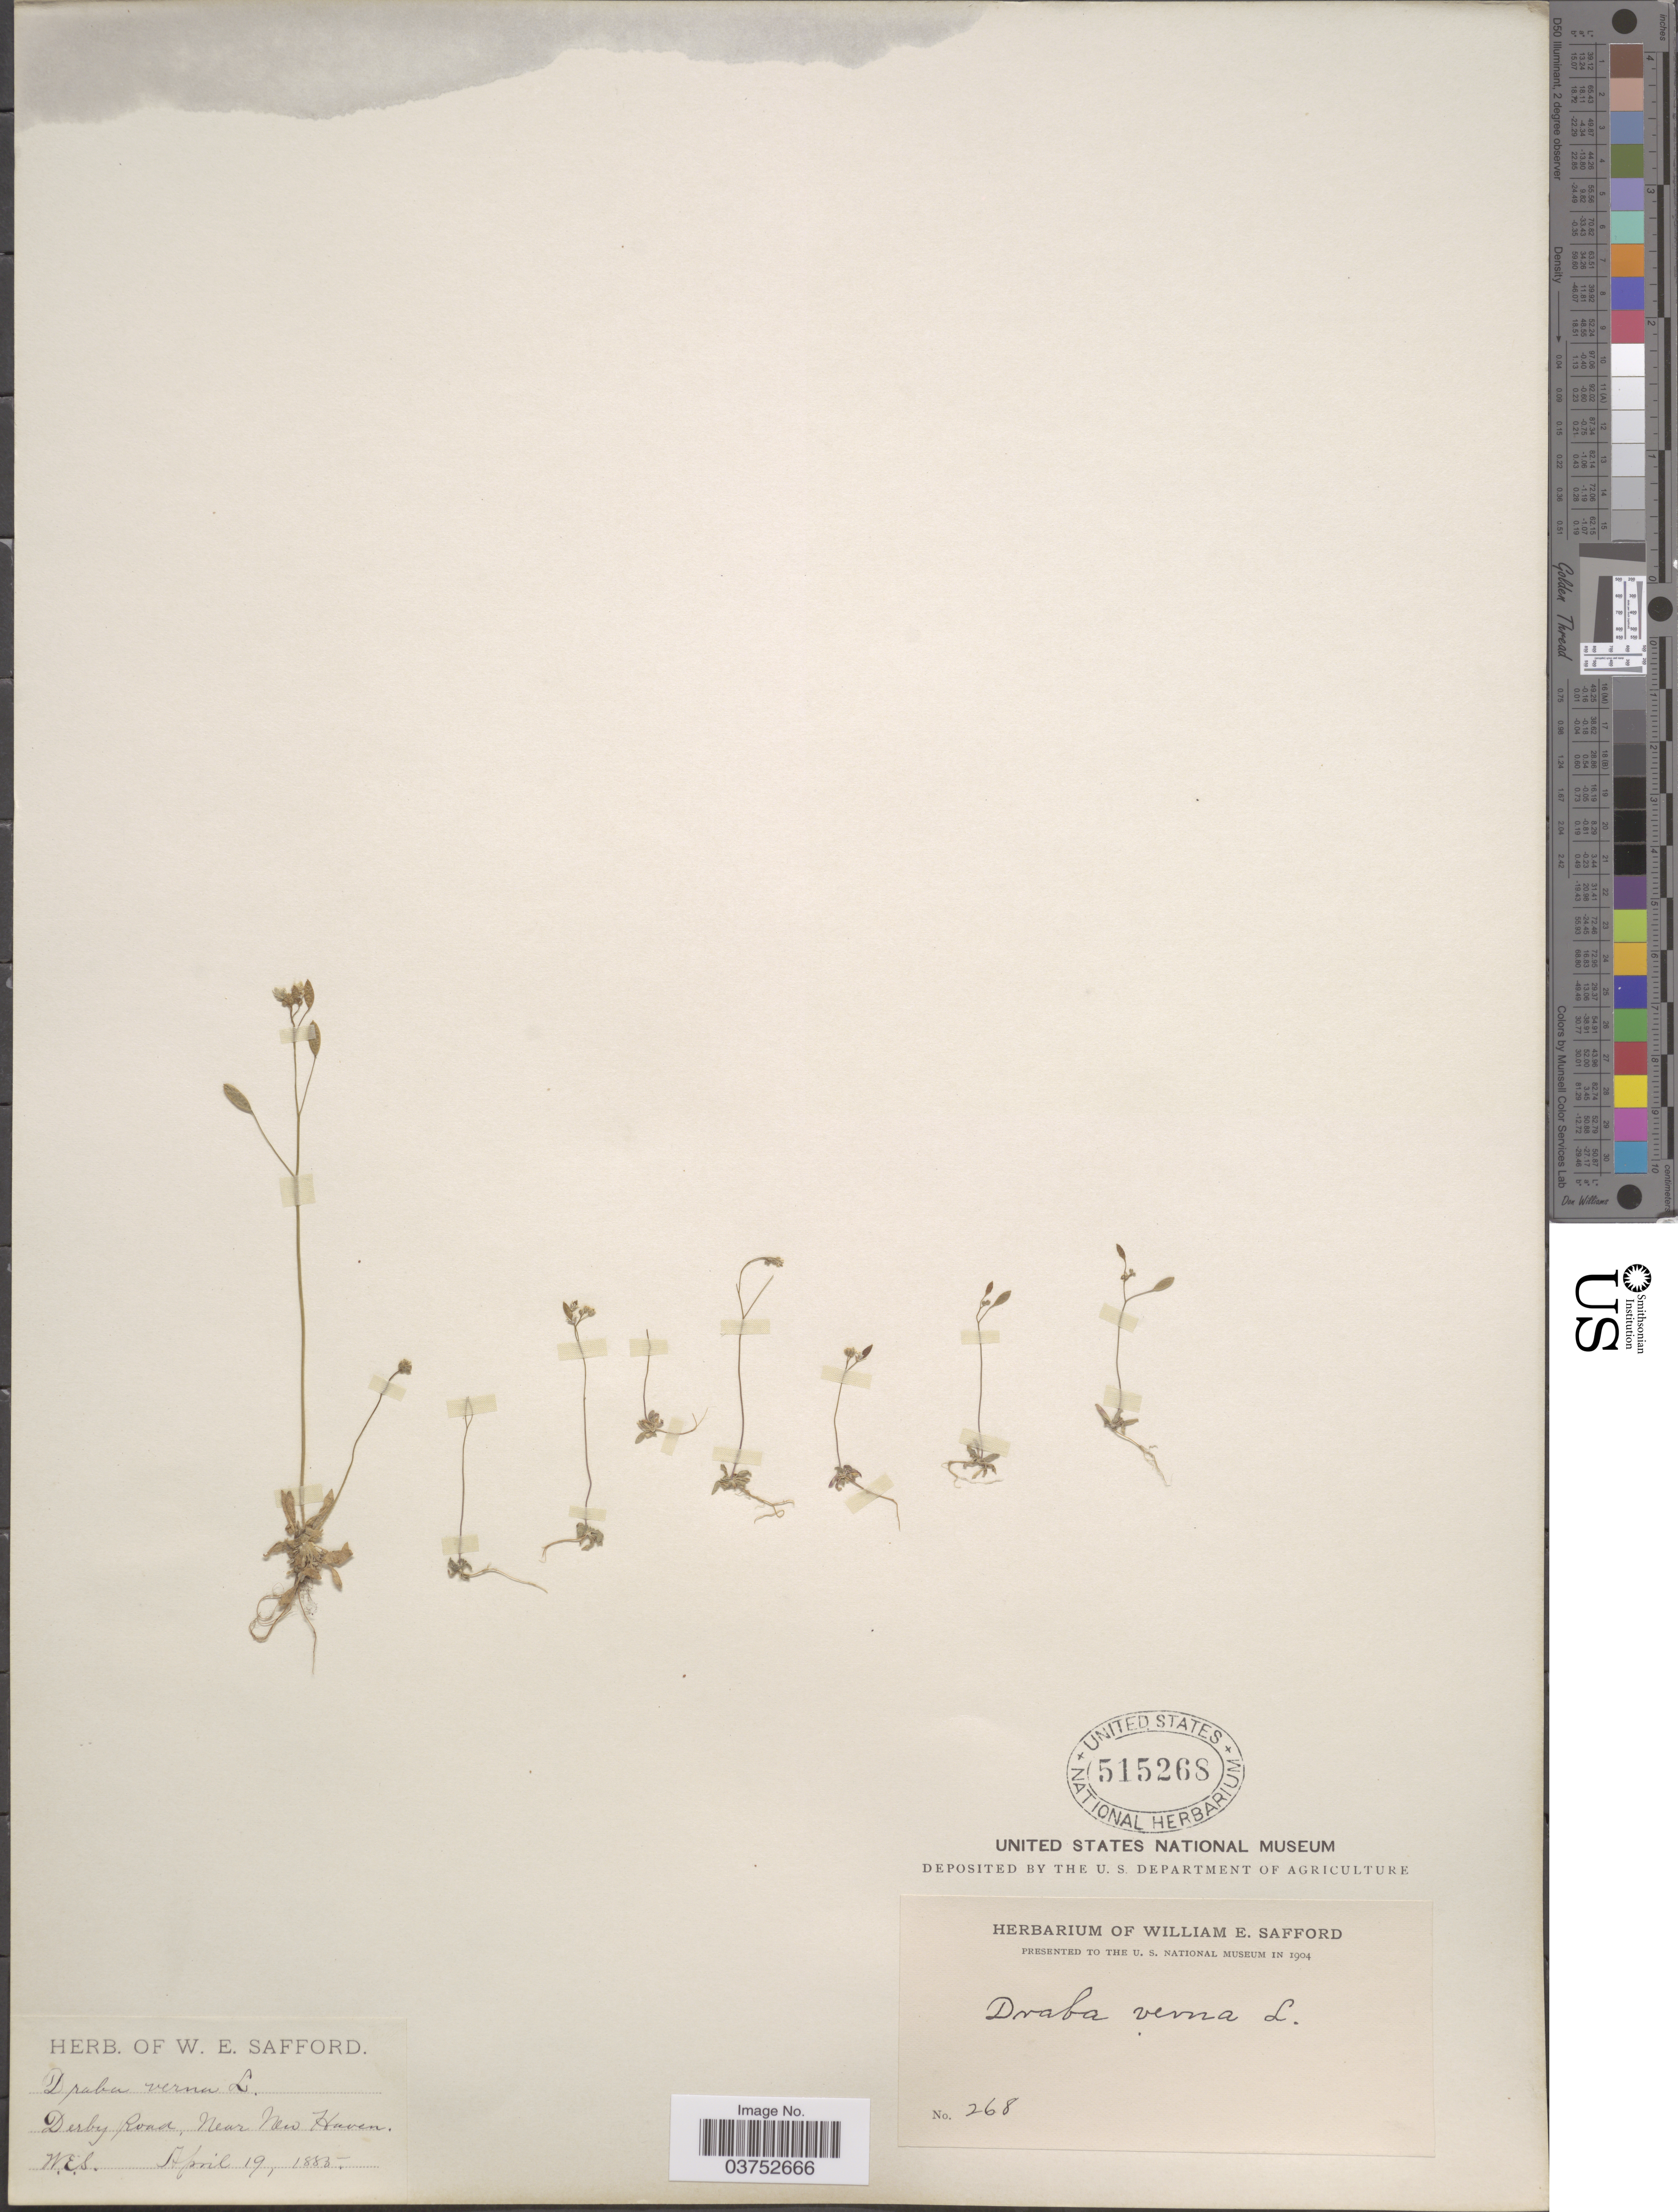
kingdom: Plantae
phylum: Tracheophyta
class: Magnoliopsida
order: Brassicales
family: Brassicaceae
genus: Draba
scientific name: Draba verna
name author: L.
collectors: W. E. Safford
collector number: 268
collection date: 1885-04-19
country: United States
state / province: Connecticut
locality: Derby Road, Near New Haven.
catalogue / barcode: US 515268